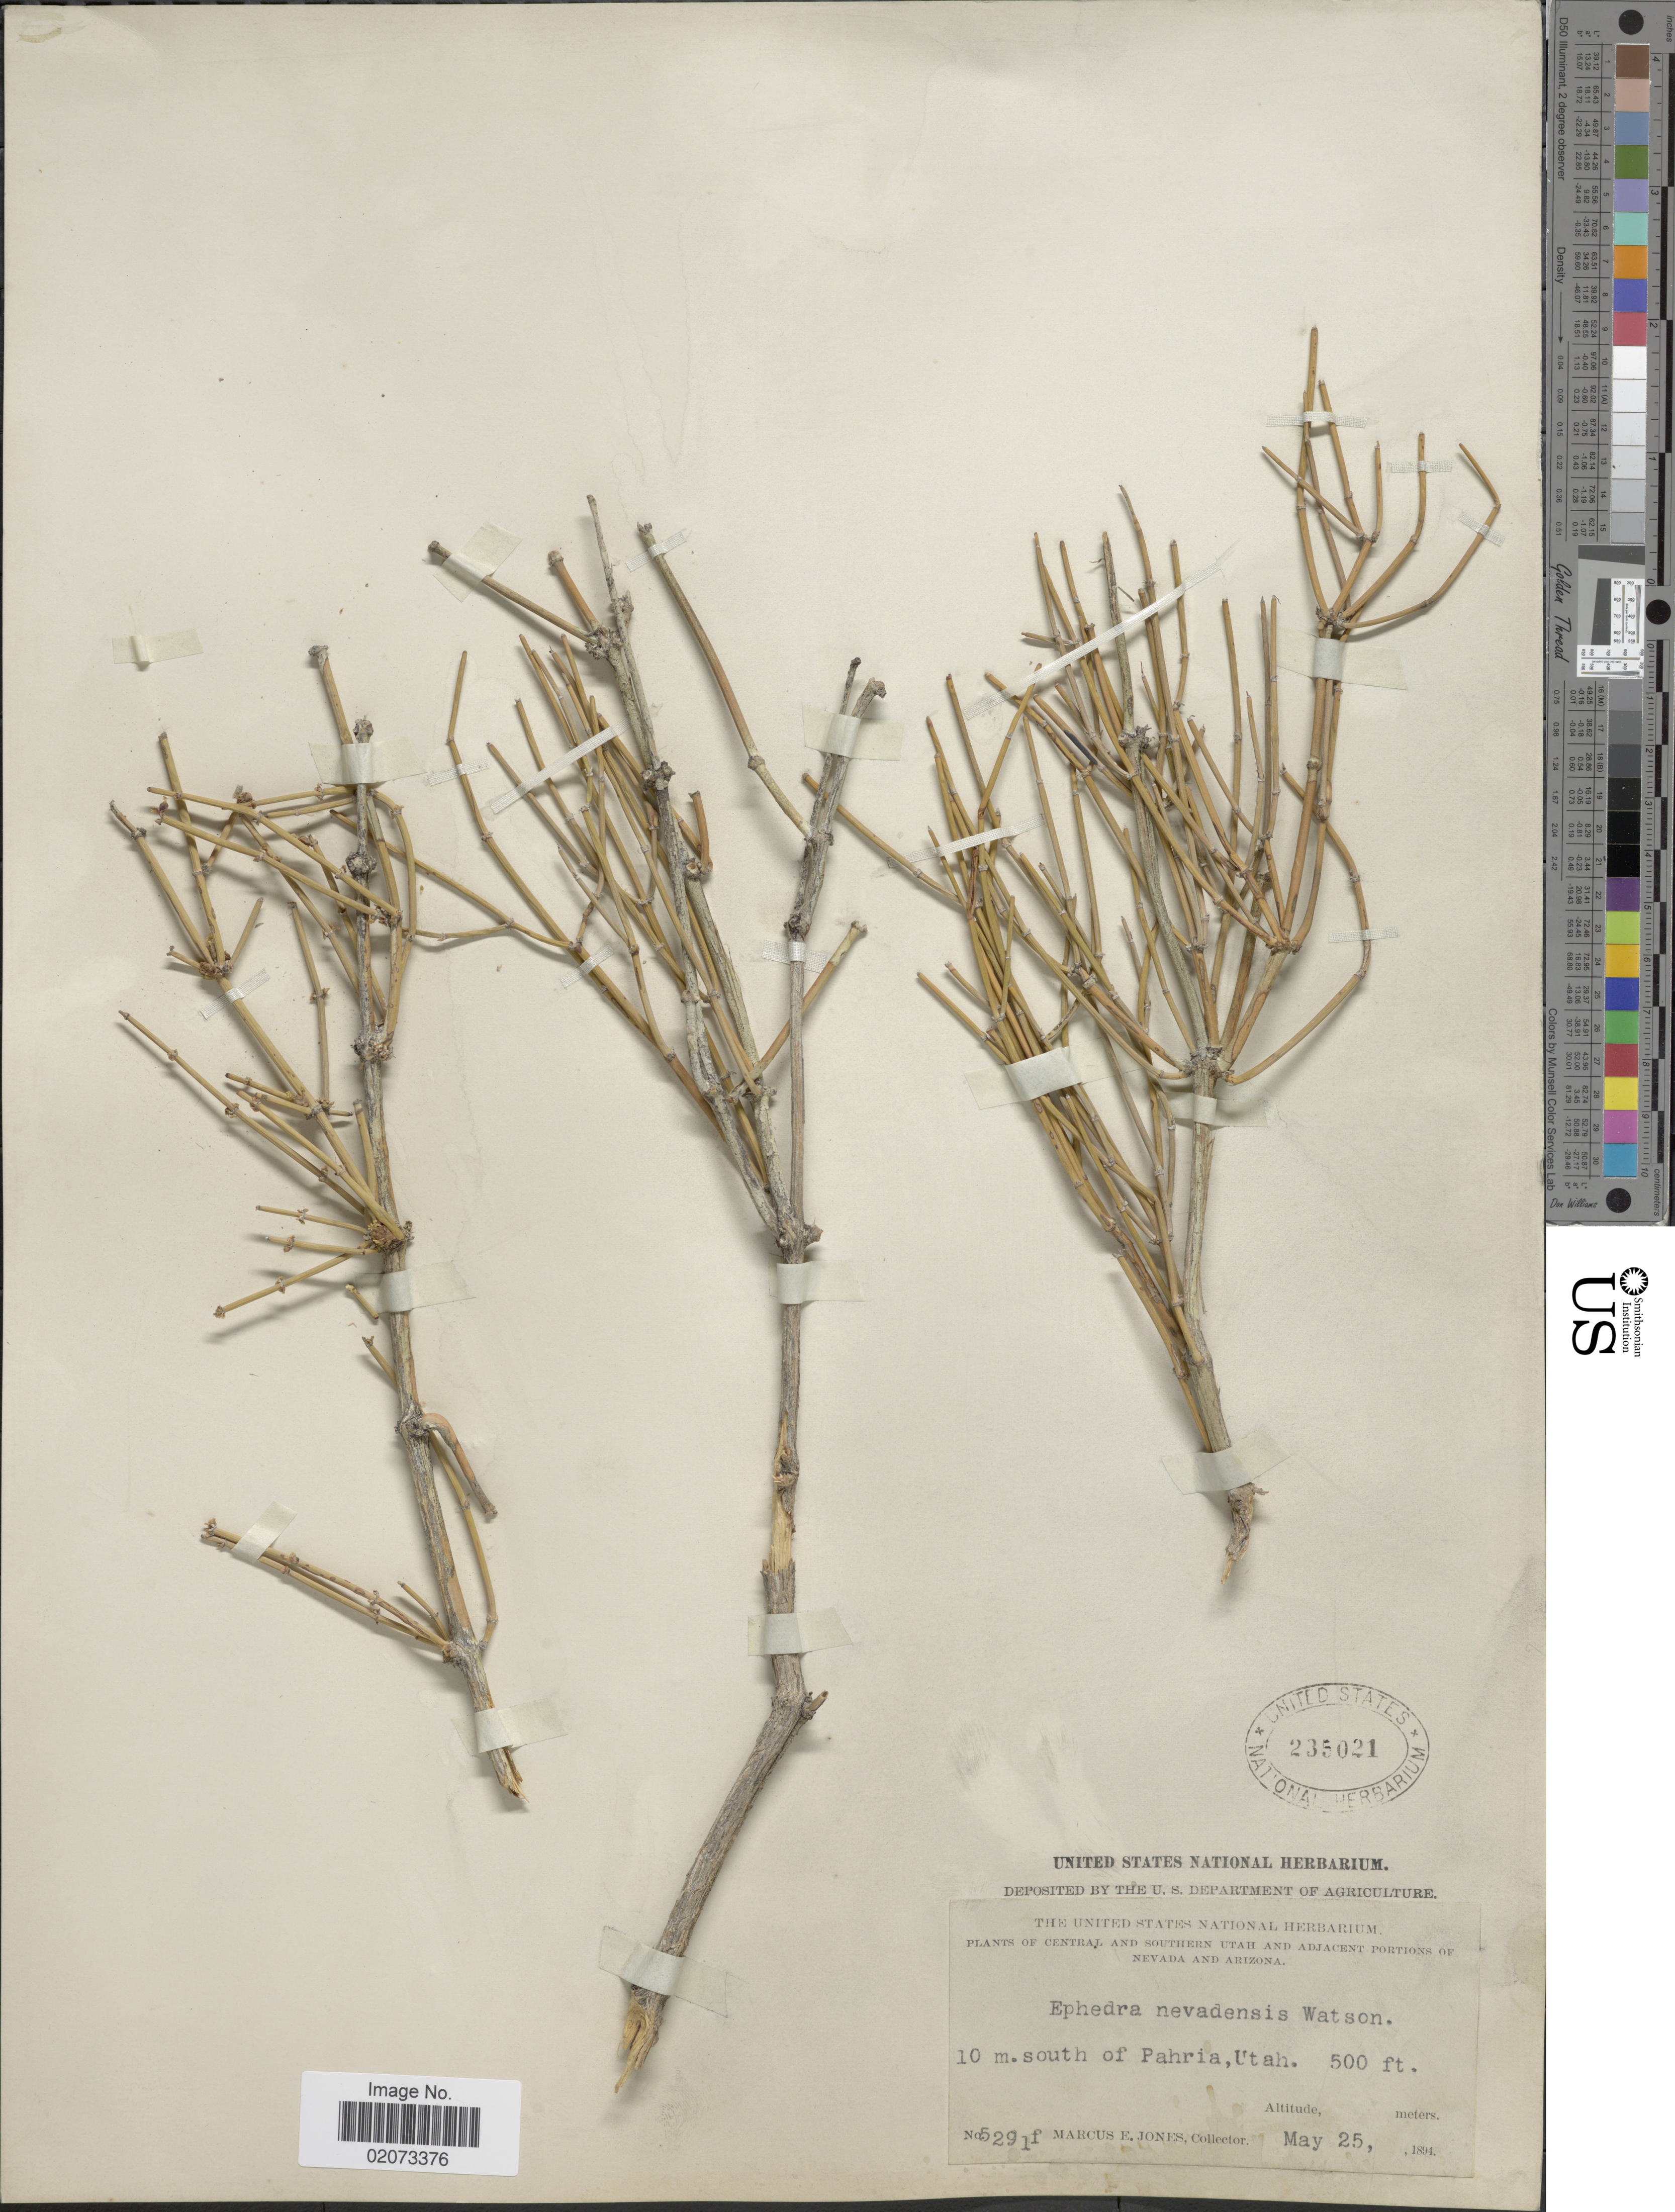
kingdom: Plantae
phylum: Tracheophyta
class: Gnetopsida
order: Ephedrales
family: Ephedraceae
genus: Ephedra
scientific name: Ephedra nevadensis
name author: S. Watson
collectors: M. E. Jones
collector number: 5291f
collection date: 1894-05-25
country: United States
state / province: Utah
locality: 10 m. south of Pahria. Utah.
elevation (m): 152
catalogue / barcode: US 235021